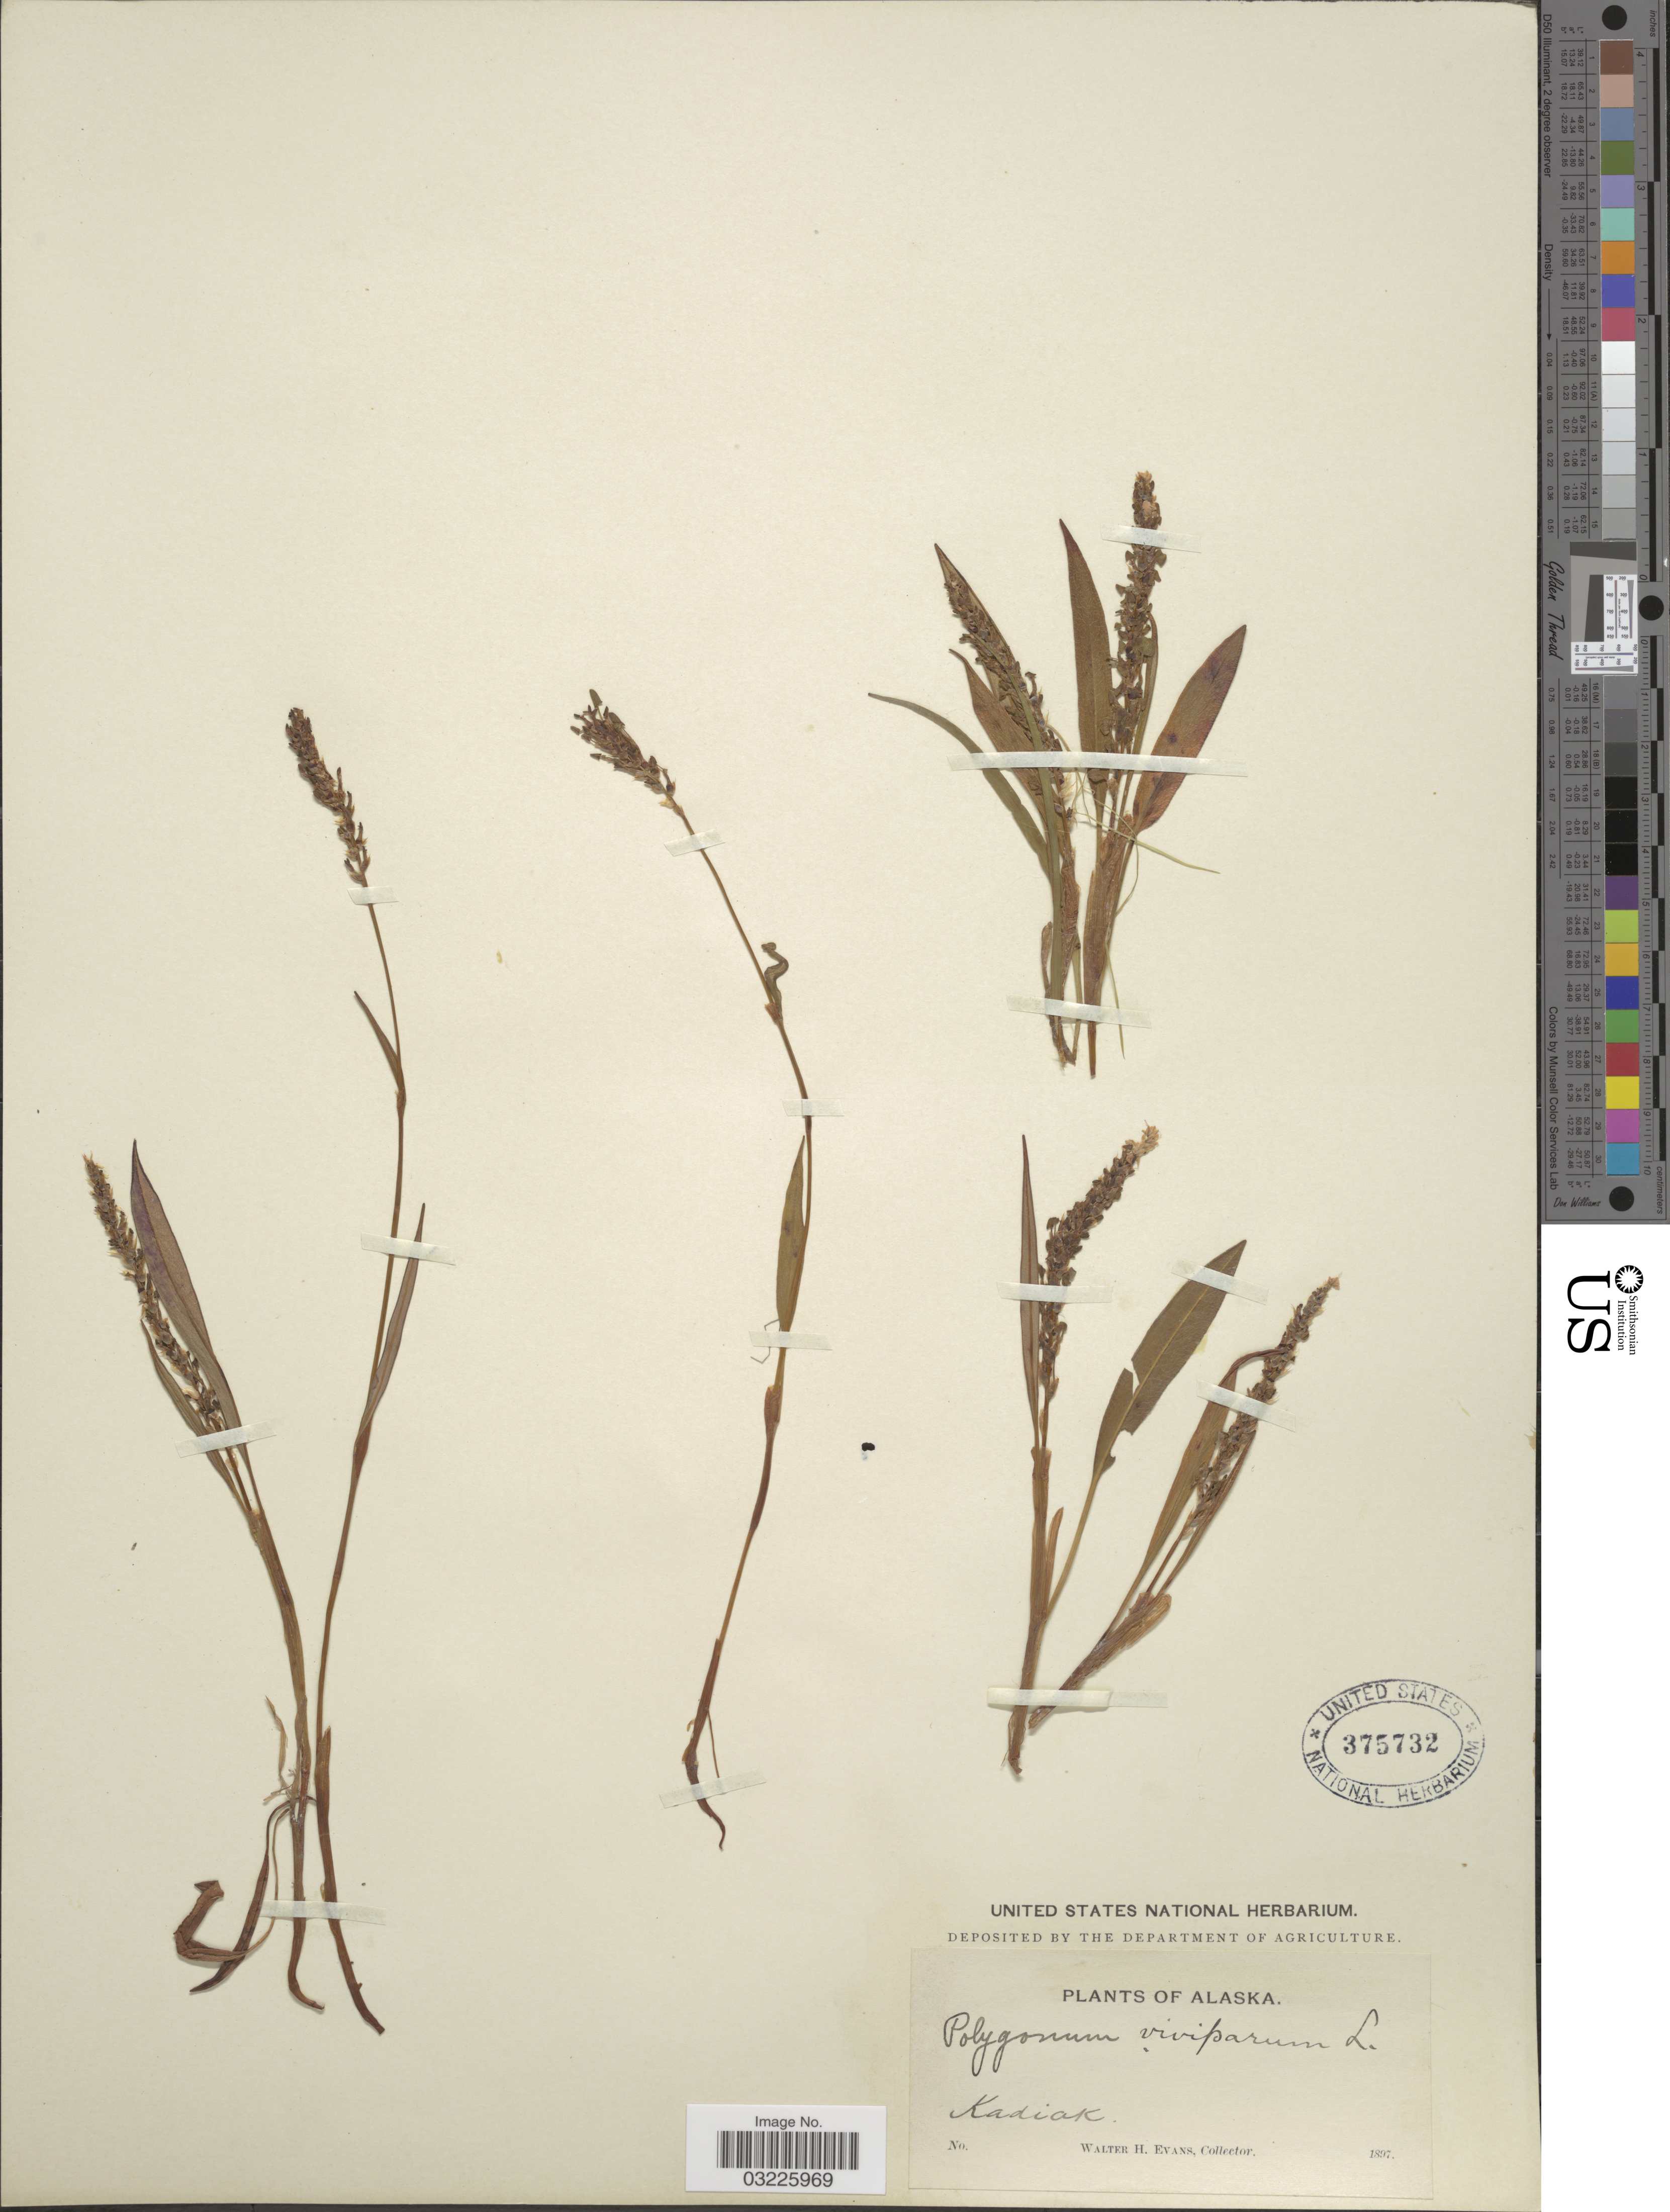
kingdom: Plantae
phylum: Tracheophyta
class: Magnoliopsida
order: Caryophyllales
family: Polygonaceae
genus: Bistorta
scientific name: Bistorta vivipara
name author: (L.) Delarbre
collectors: W. H. Evans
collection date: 1897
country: United States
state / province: Alaska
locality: Kodiak.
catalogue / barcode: US 375732